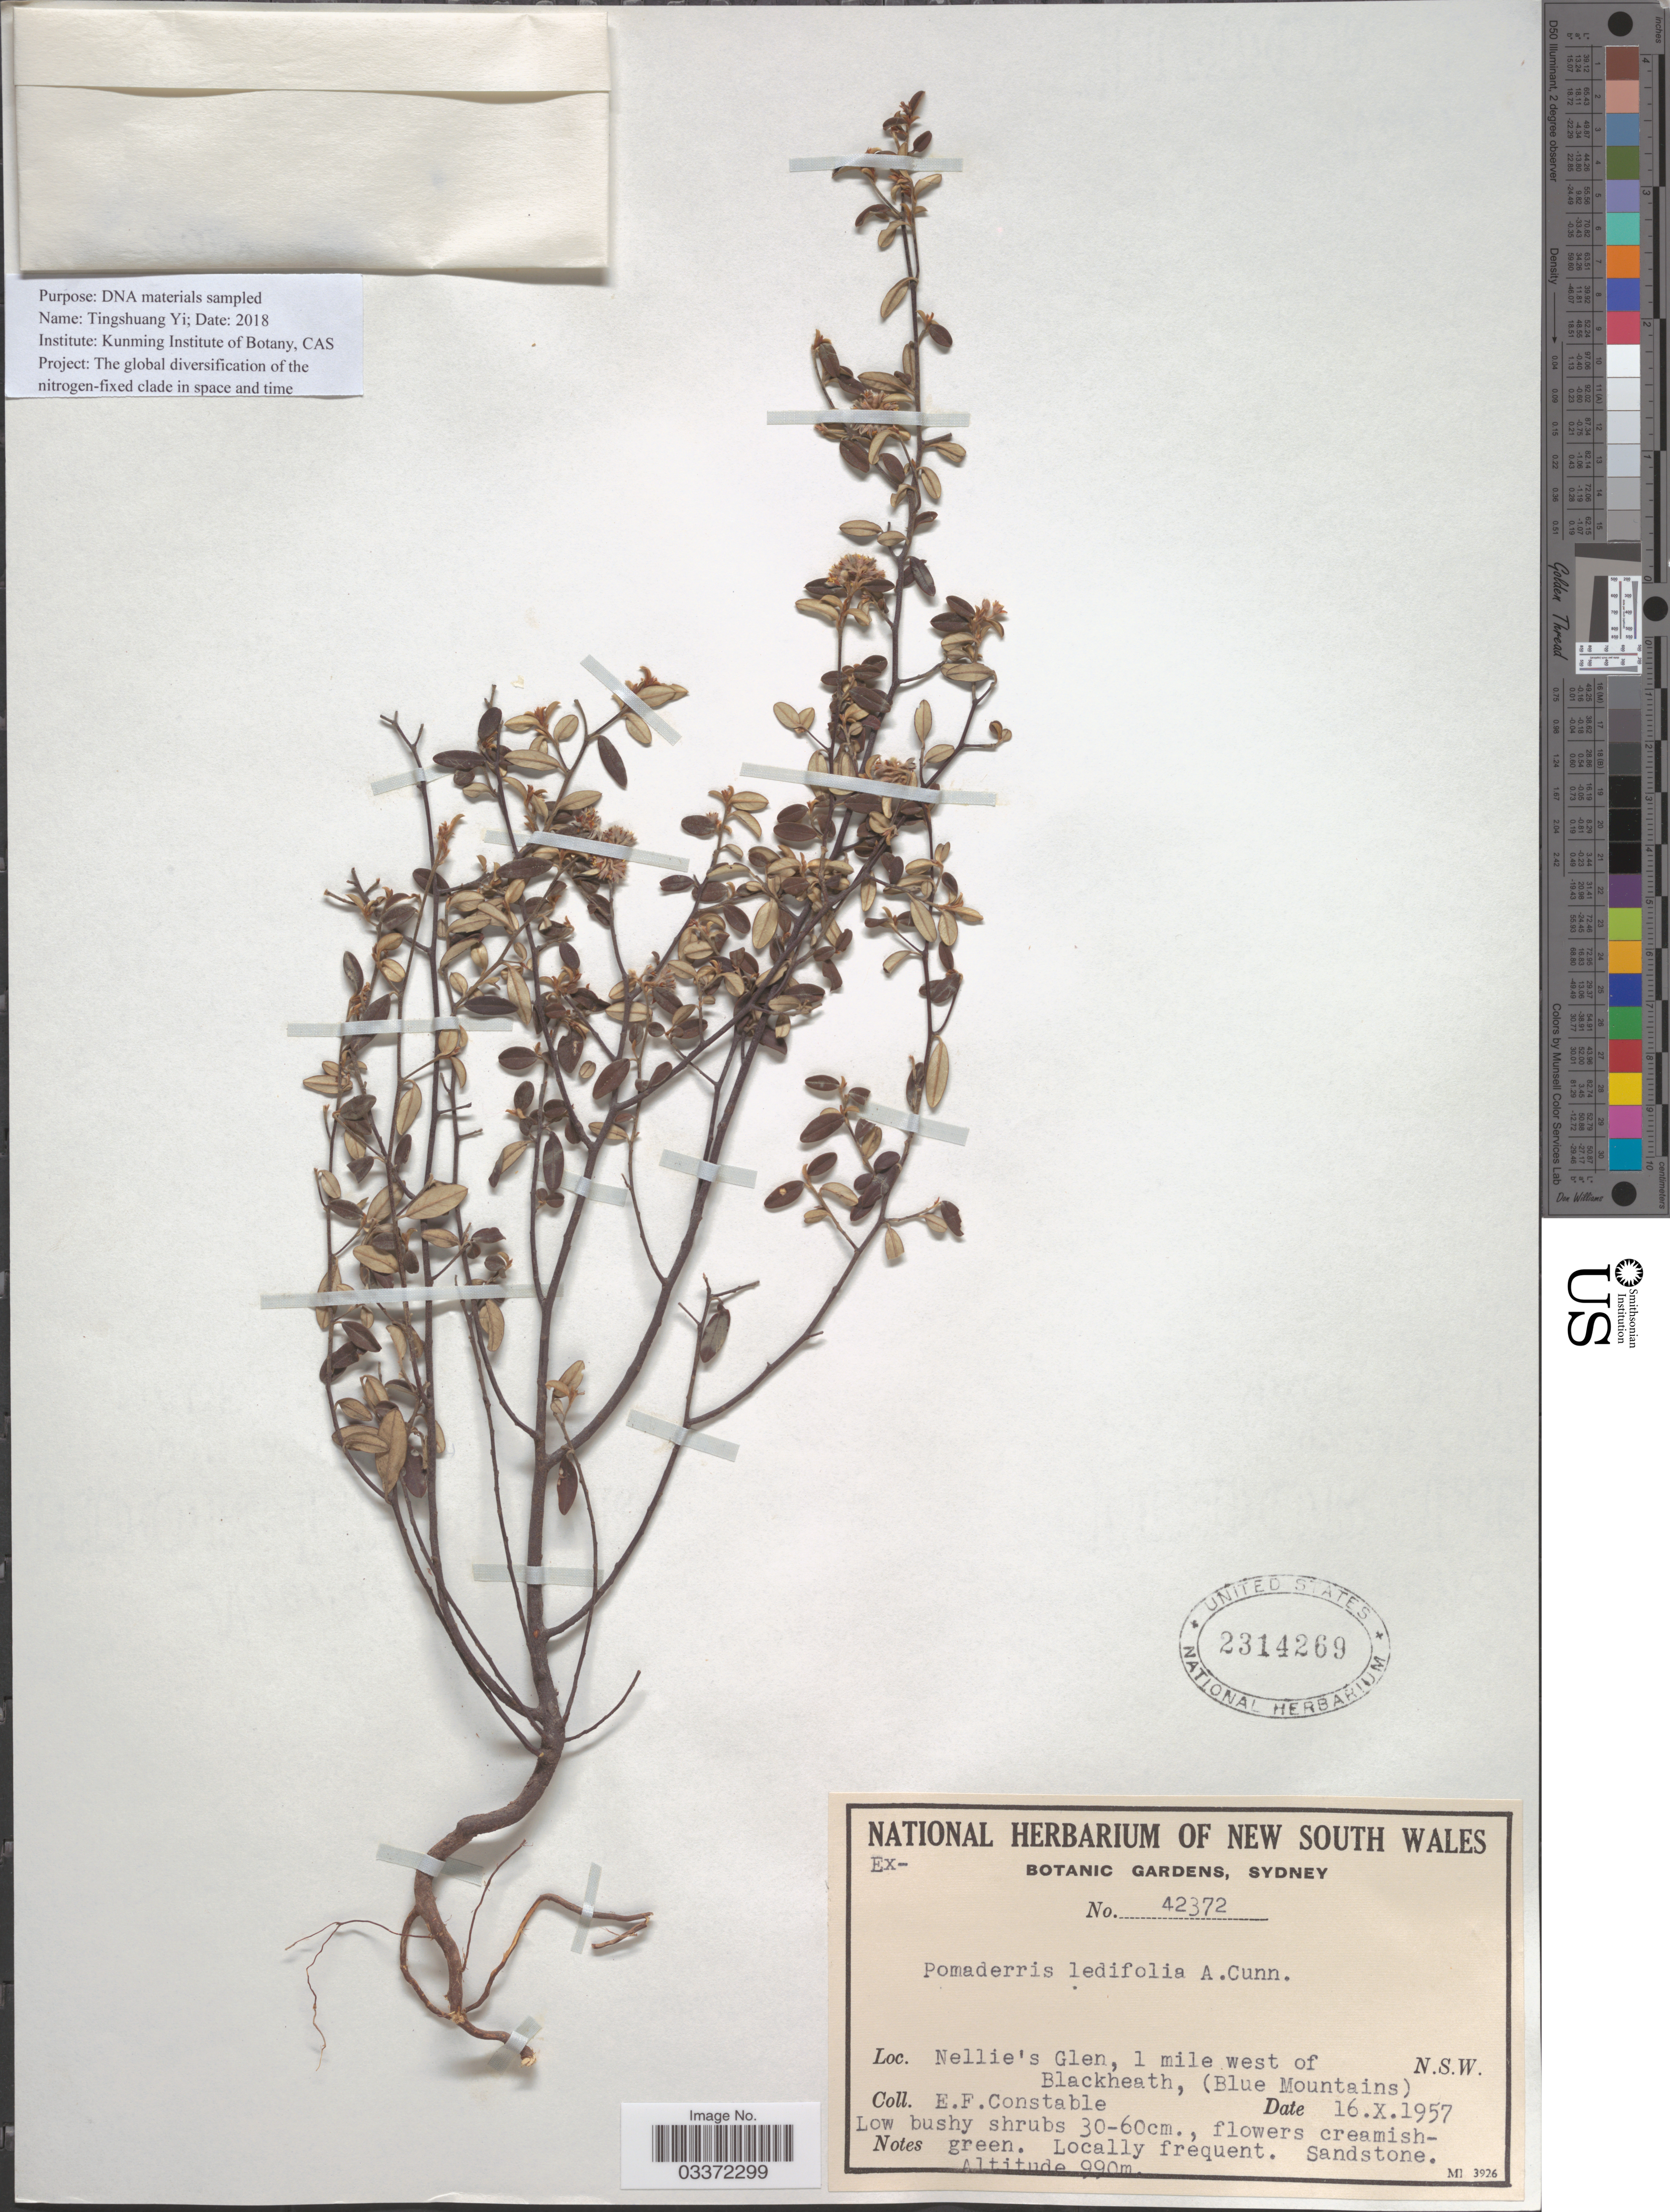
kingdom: Plantae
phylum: Tracheophyta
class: Magnoliopsida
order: Rosales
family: Rhamnaceae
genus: Pomaderris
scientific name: Pomaderris ledifolia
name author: A. Cunn.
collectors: E. F. Constable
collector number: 42372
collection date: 1957-10-16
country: Australia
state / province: New South Wales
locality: Nellie's Glen, 1 mile west of Blackheath, (Blue Mountains).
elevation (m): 990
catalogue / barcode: US 2314269